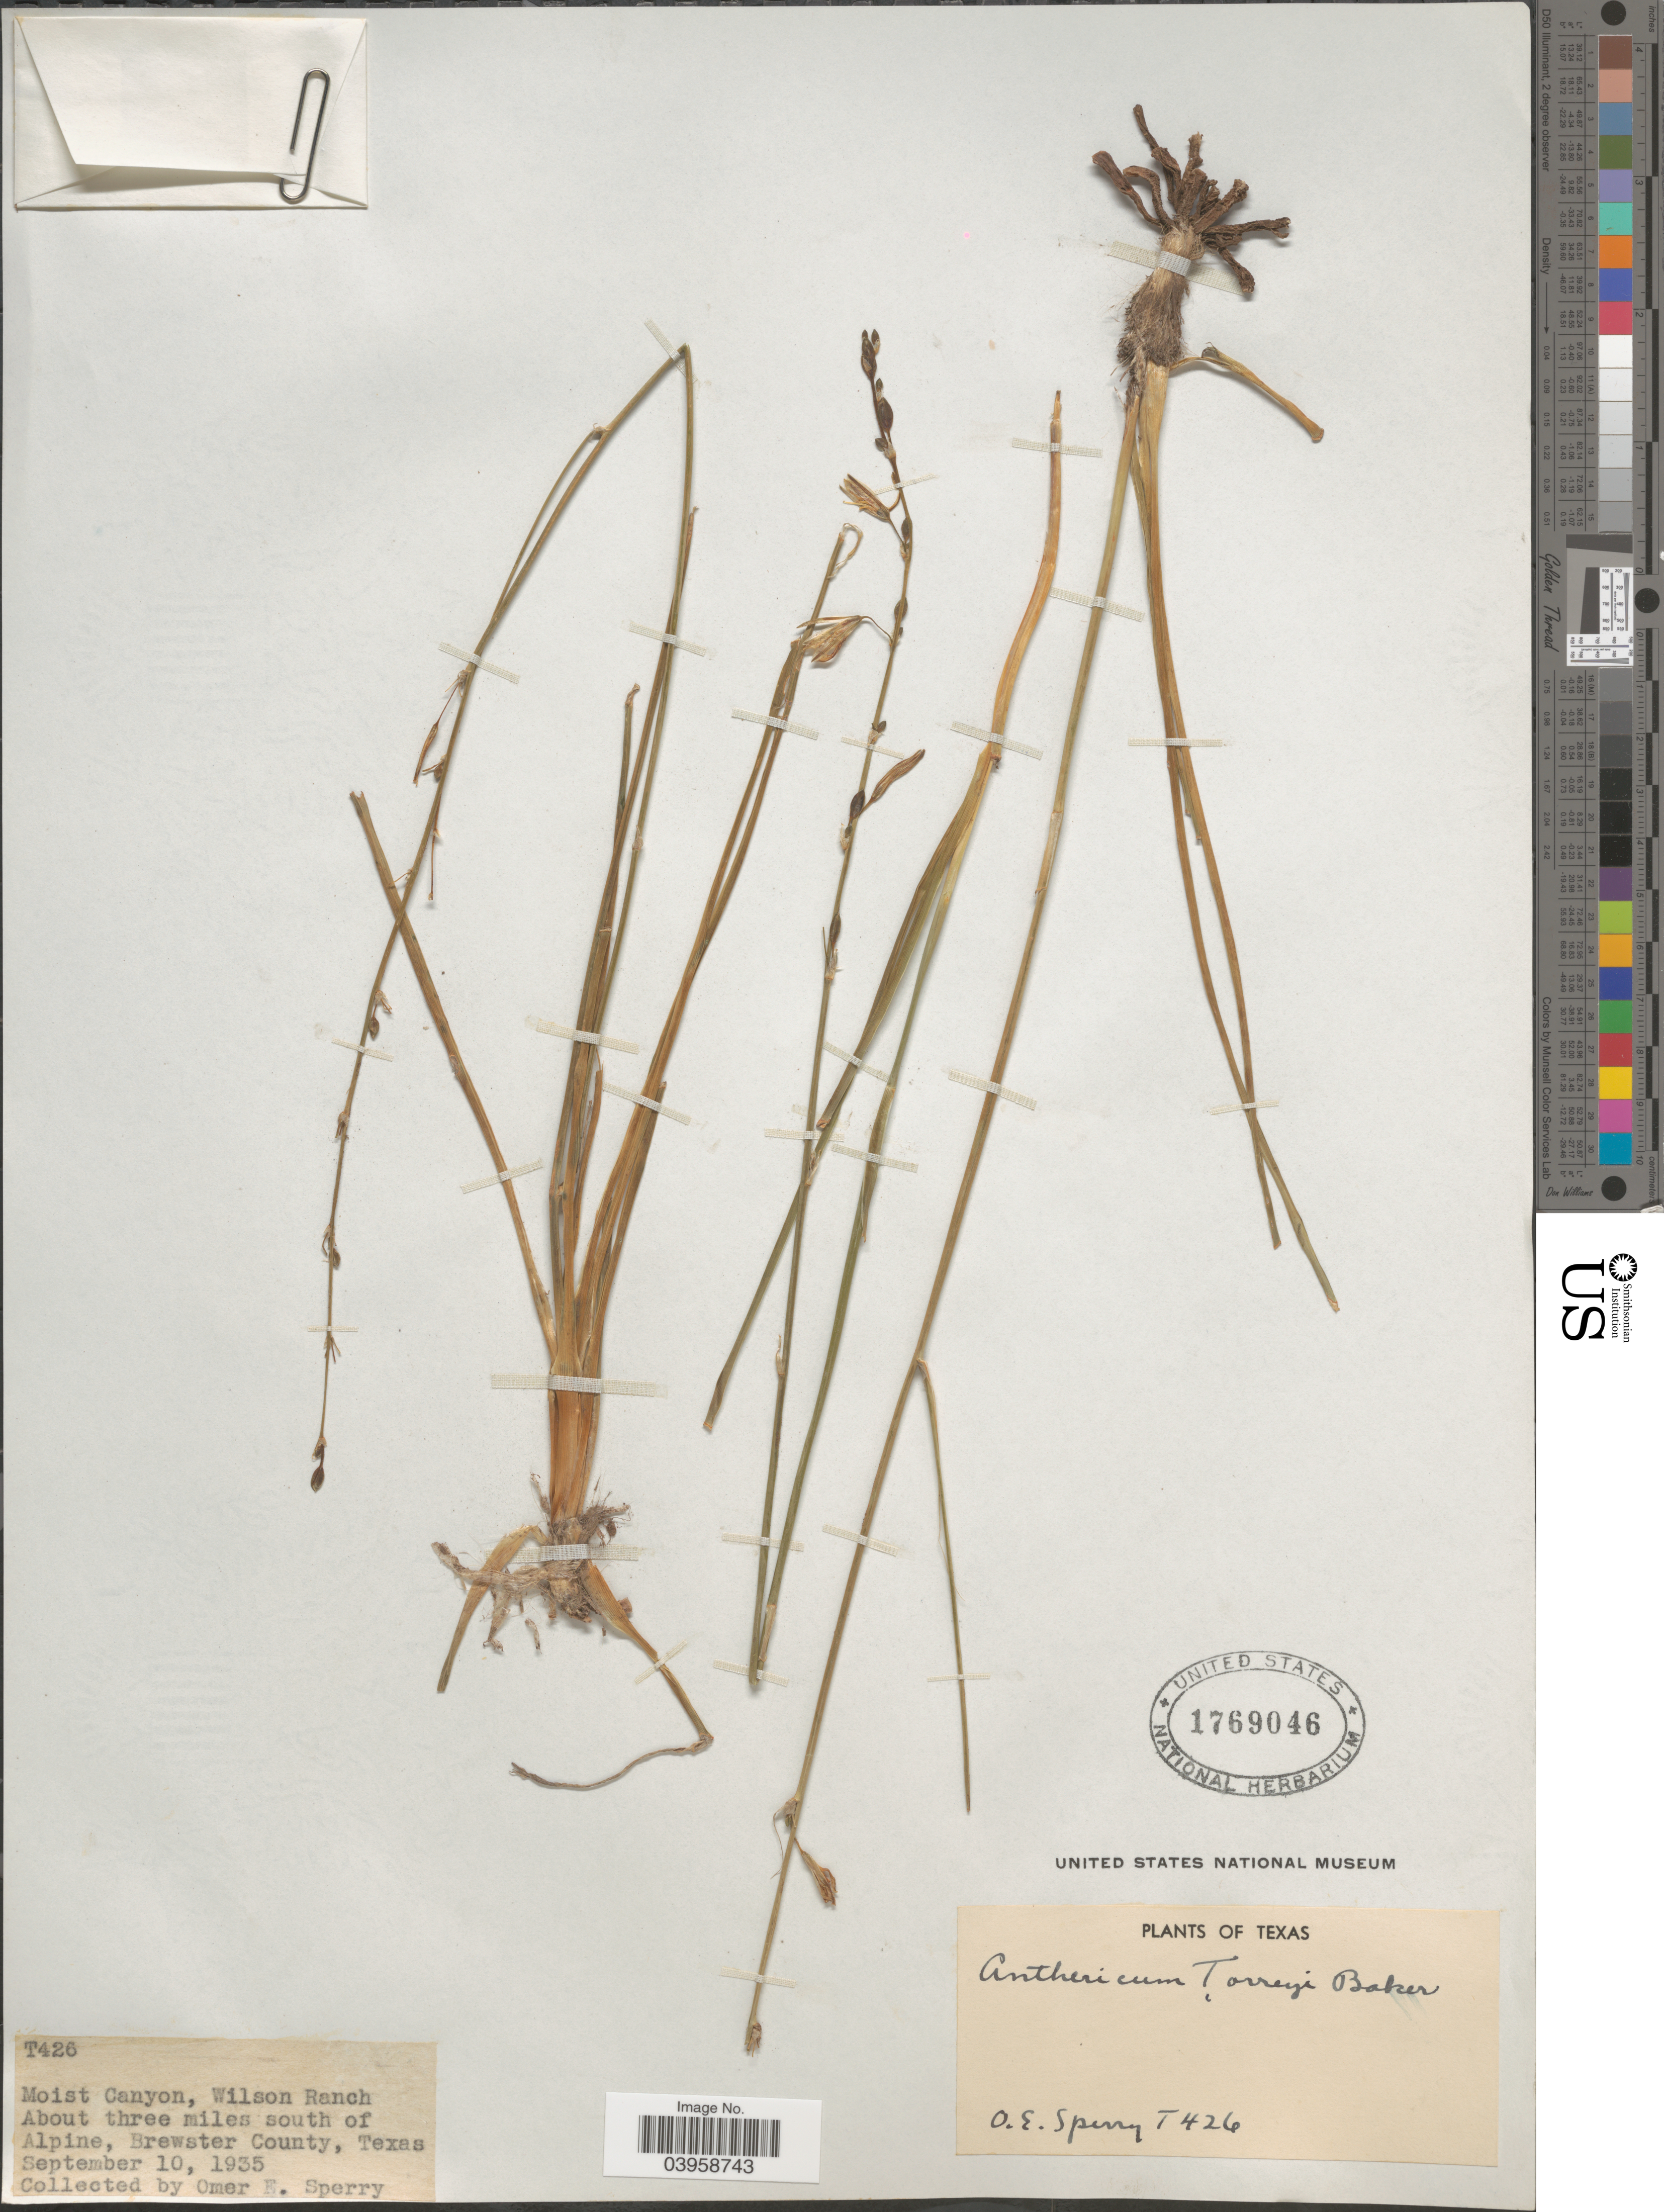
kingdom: Plantae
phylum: Tracheophyta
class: Liliopsida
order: Asparagales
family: Asparagaceae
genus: Anthericum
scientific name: Anthericum torreyi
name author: Baker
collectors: O. E. Sperry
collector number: T426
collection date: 1935-09-10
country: United States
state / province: Texas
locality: Moist Canyon, Wilson Ranch. About three miles south of Alpine, Brewster County.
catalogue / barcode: US 1769046